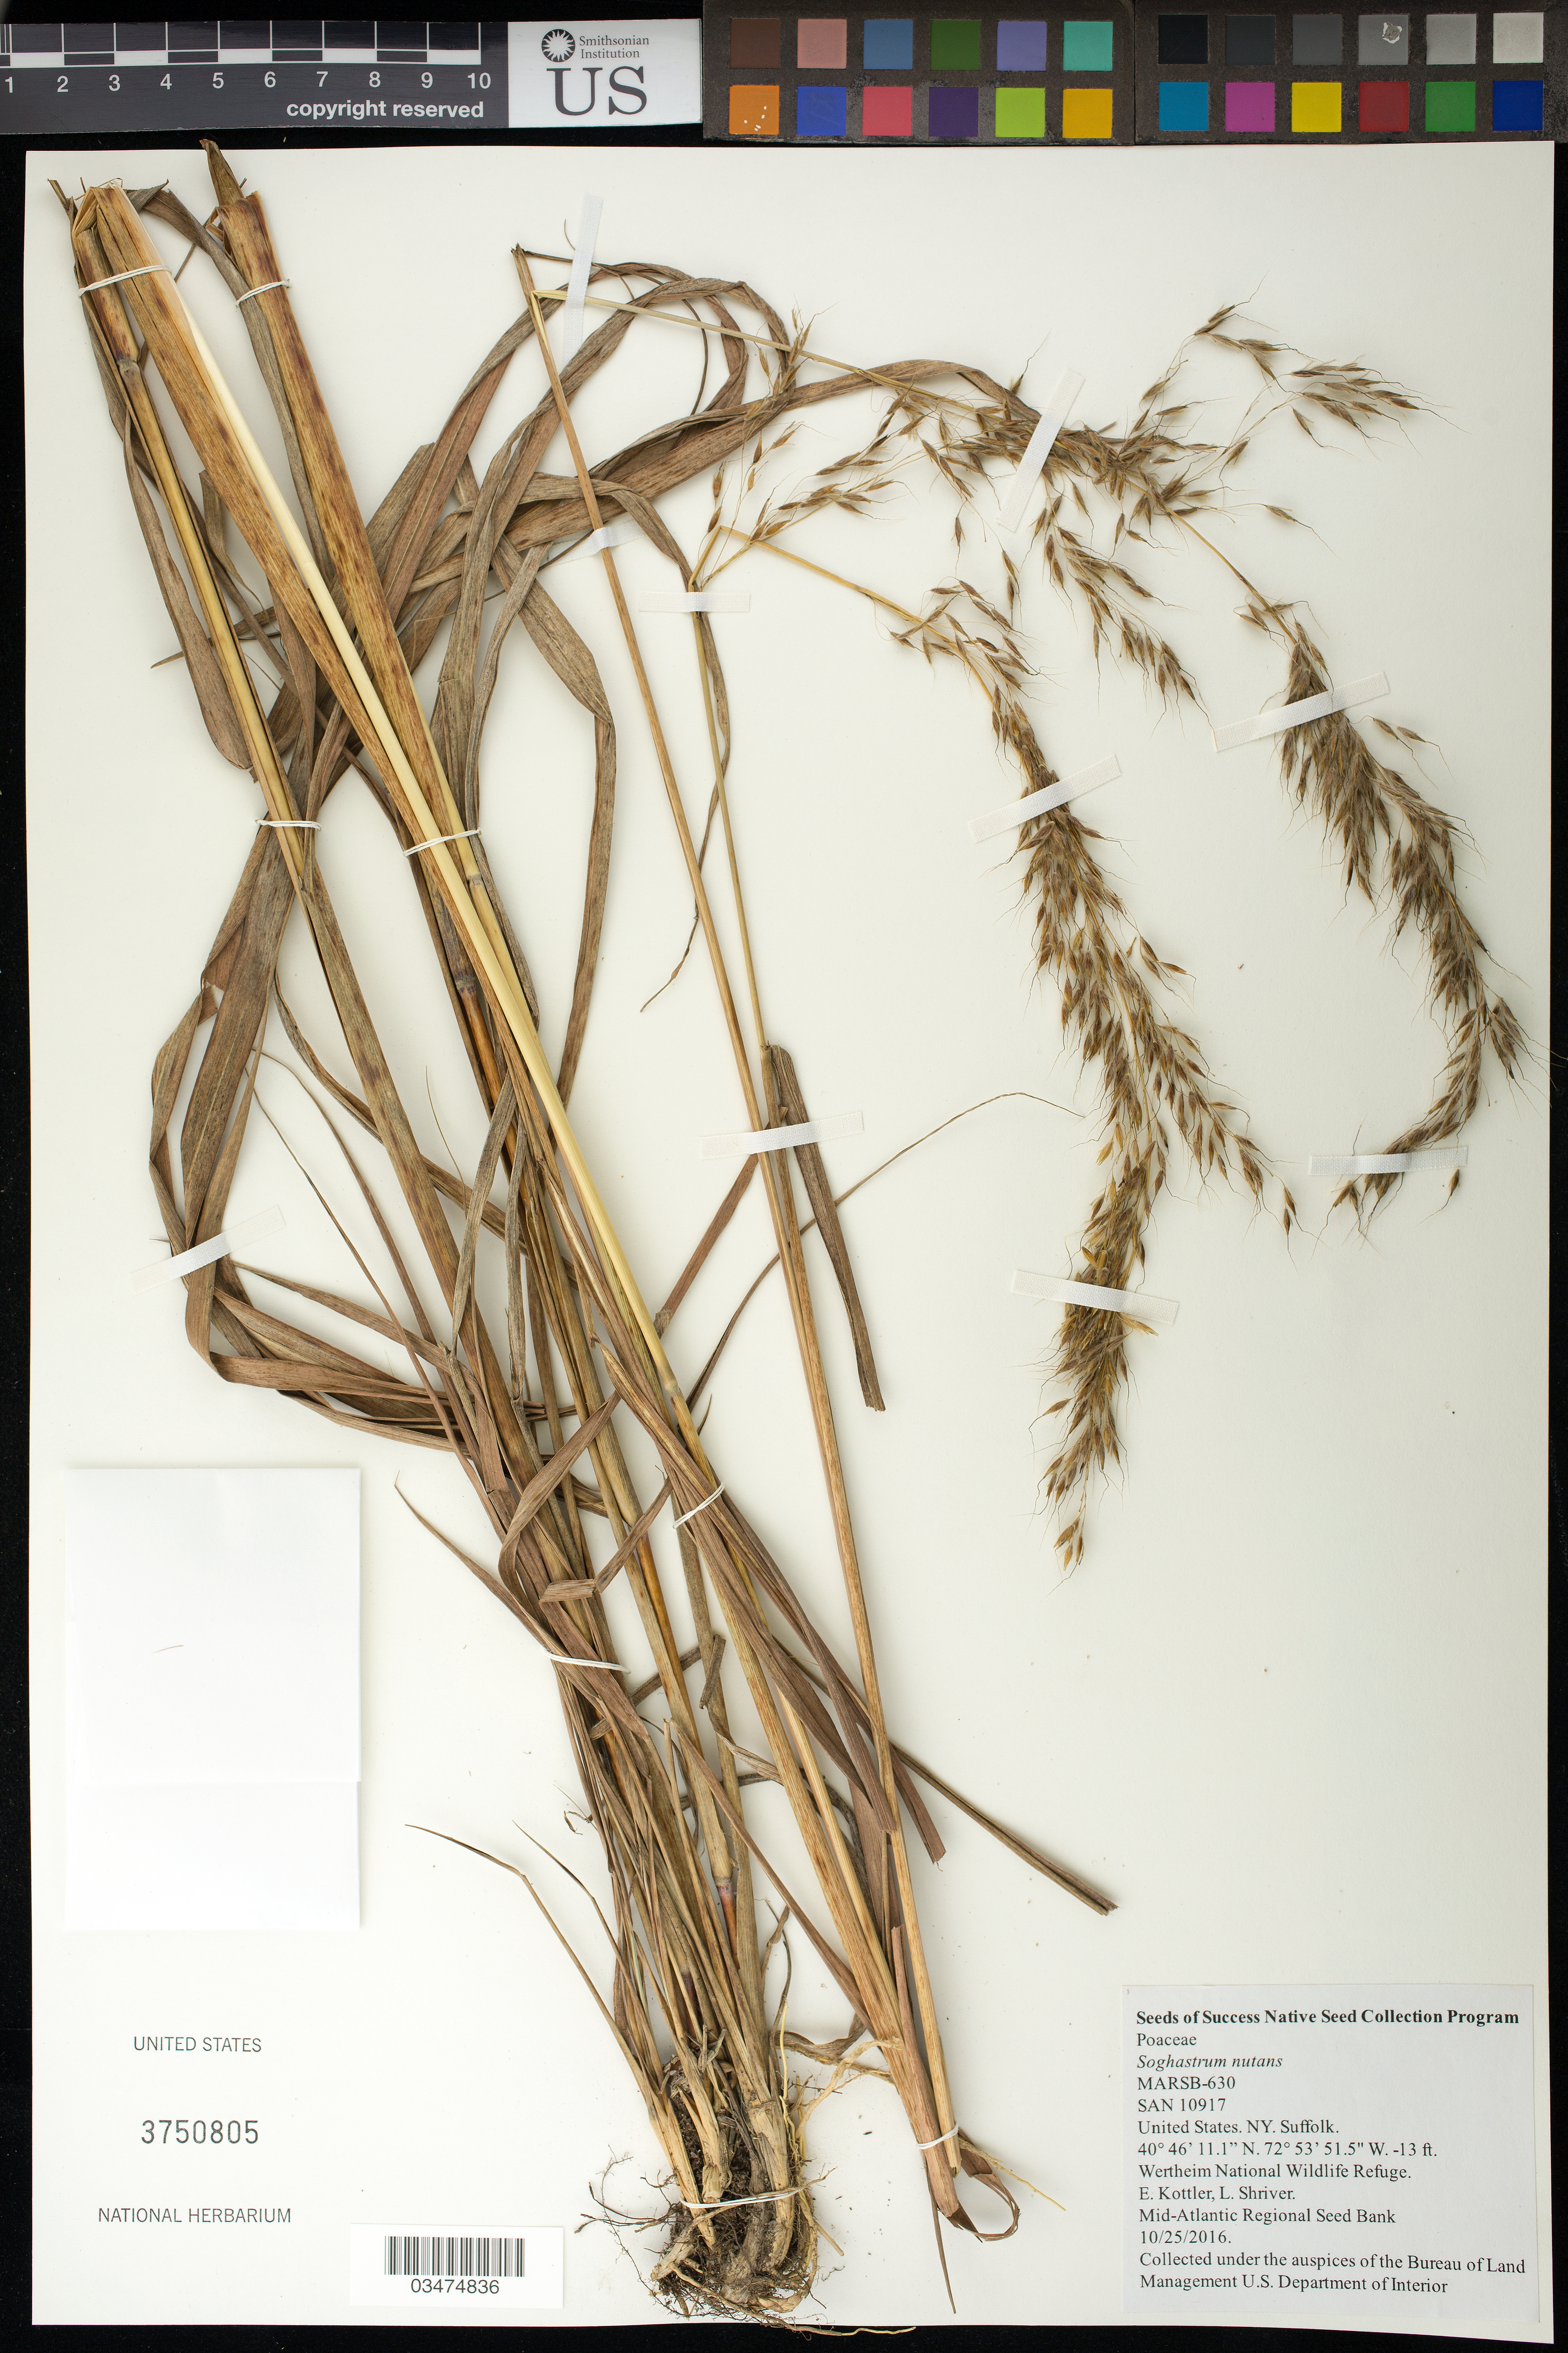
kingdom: Plantae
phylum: Tracheophyta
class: Liliopsida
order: Poales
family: Poaceae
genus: Sorghastrum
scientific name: Sorghastrum nutans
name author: (L.) Nash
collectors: E. Kottler & L. Shriver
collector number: MARSB-630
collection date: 2016-10-25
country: United States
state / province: New York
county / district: Suffolk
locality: Wertheim National Wildlife Refuge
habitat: Old field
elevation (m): -4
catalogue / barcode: US 3750805